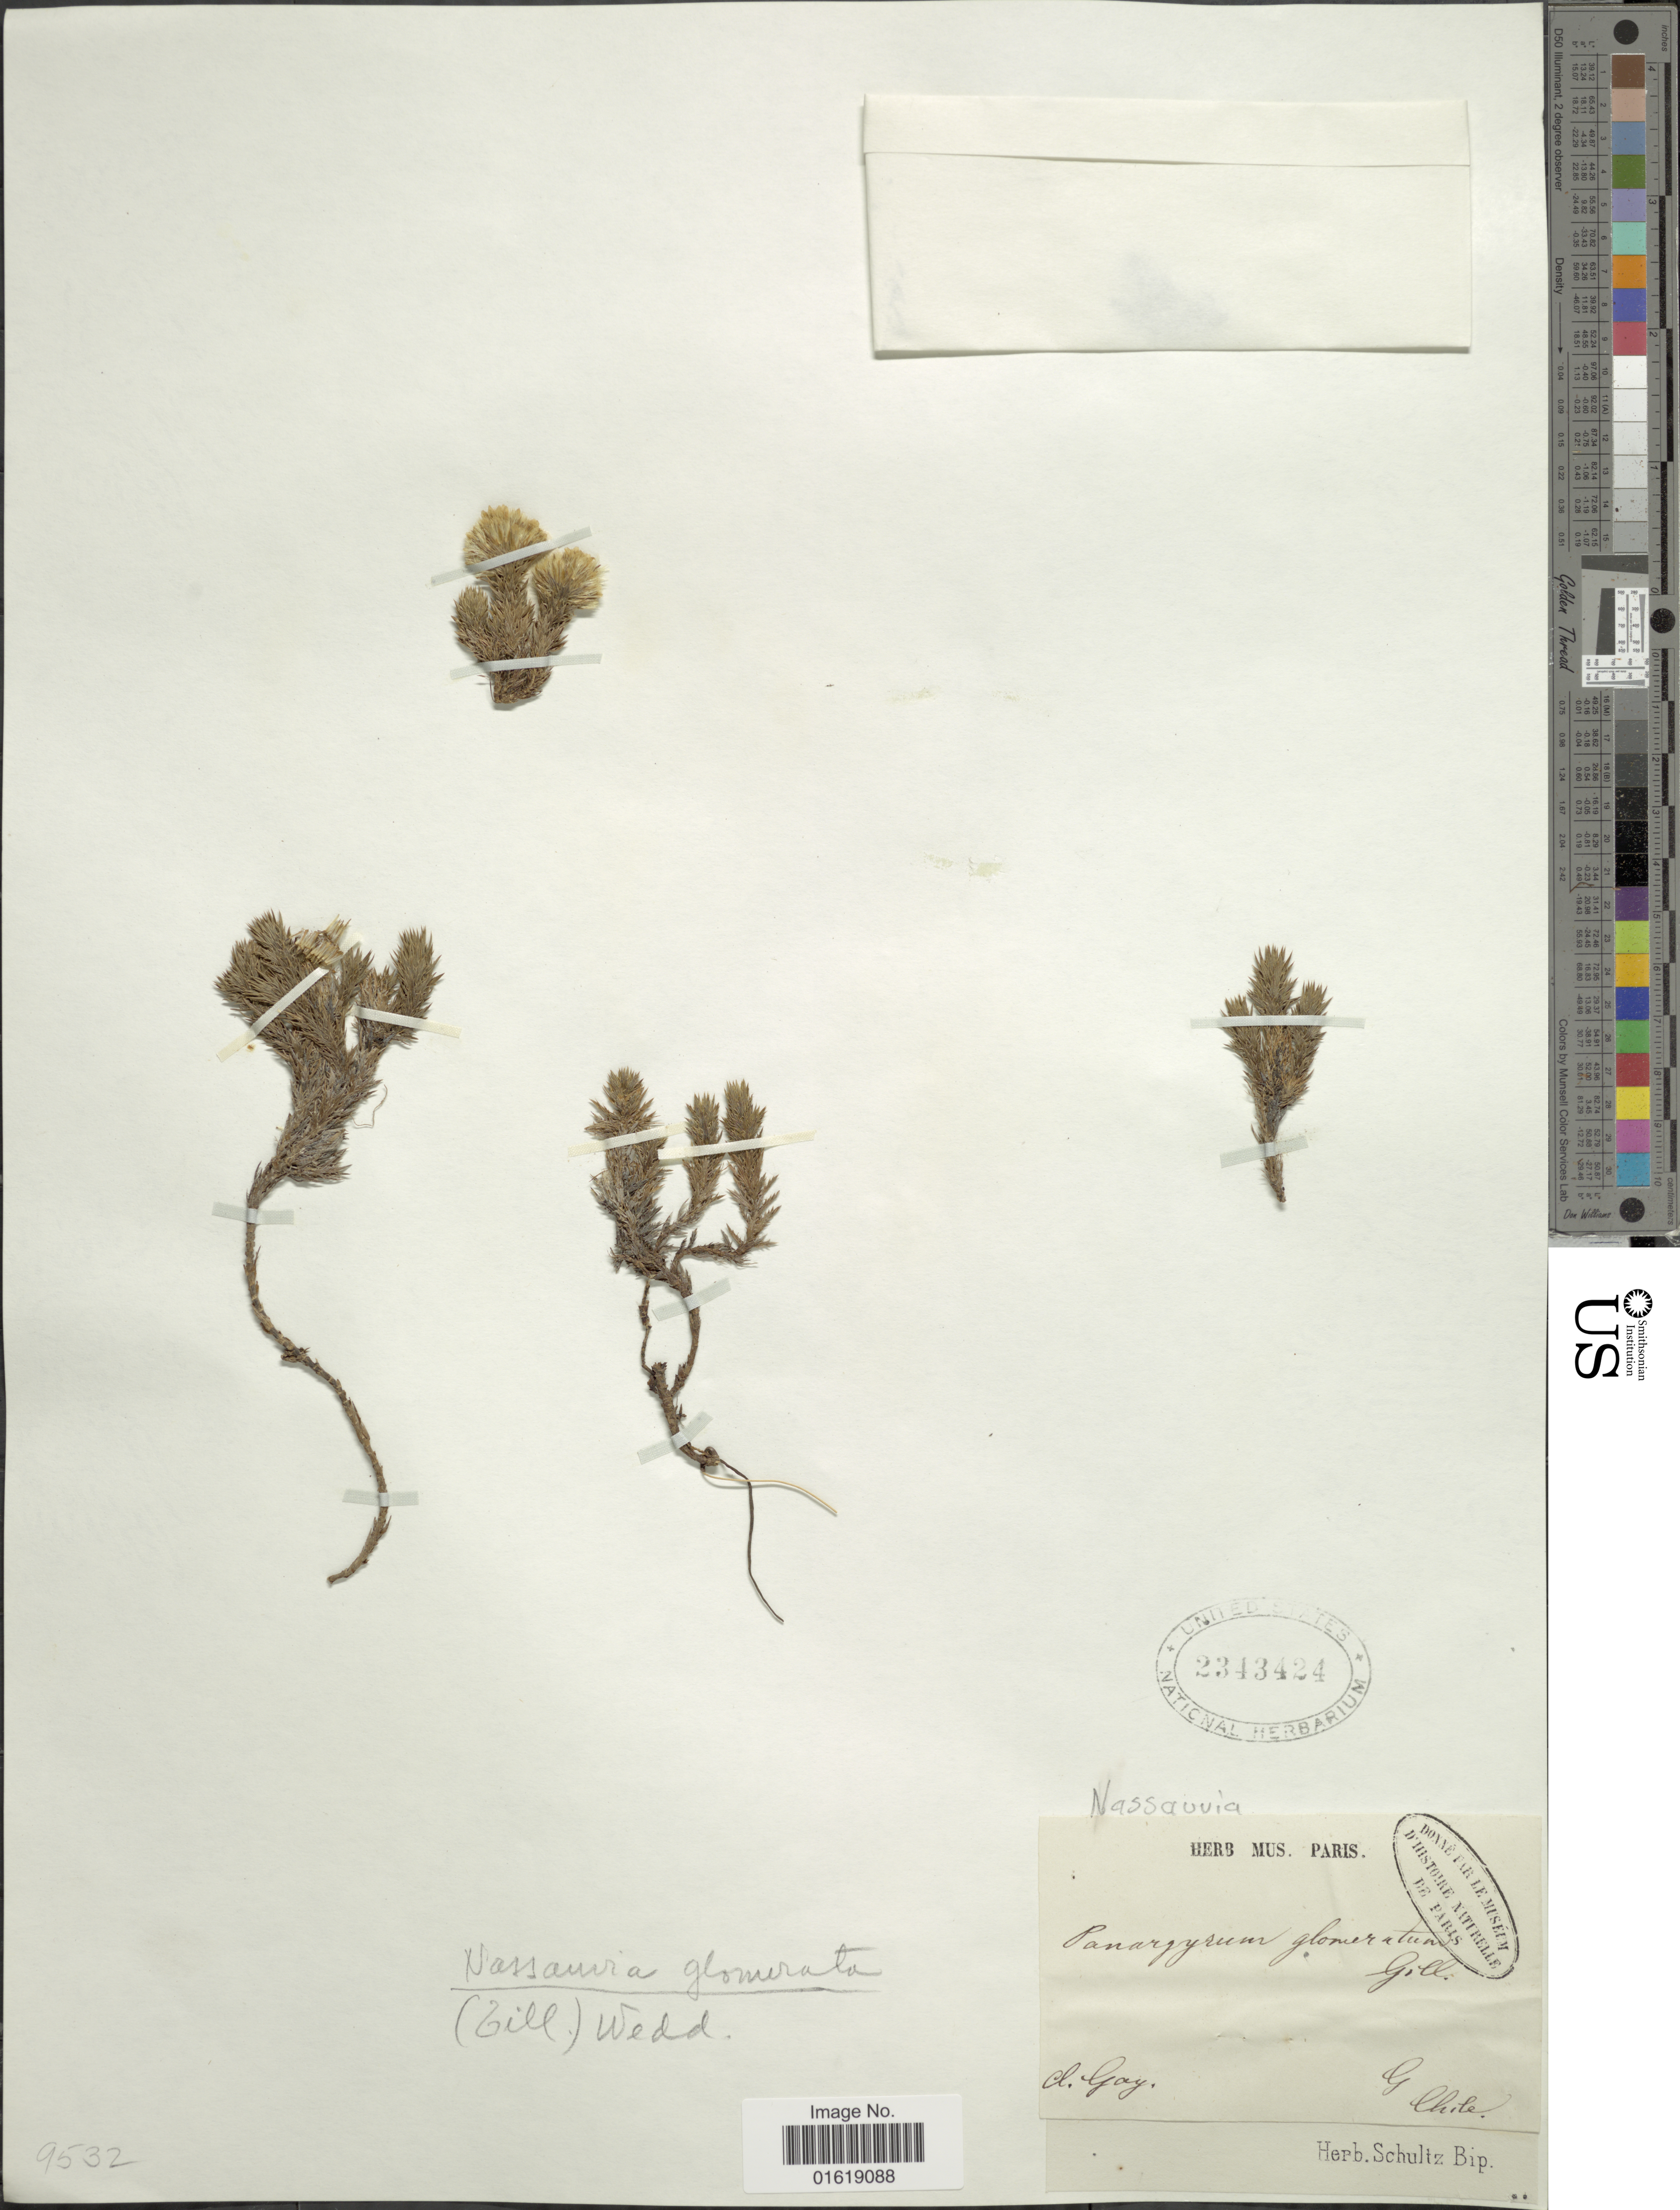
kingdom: Plantae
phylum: Tracheophyta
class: Magnoliopsida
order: Asterales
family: Asteraceae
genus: Nassauvia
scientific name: Nassauvia glomerata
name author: Wedd.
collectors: ex herb. Mus. Paris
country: Chile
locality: D. Goy. [interpreted]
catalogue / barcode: US 2343424